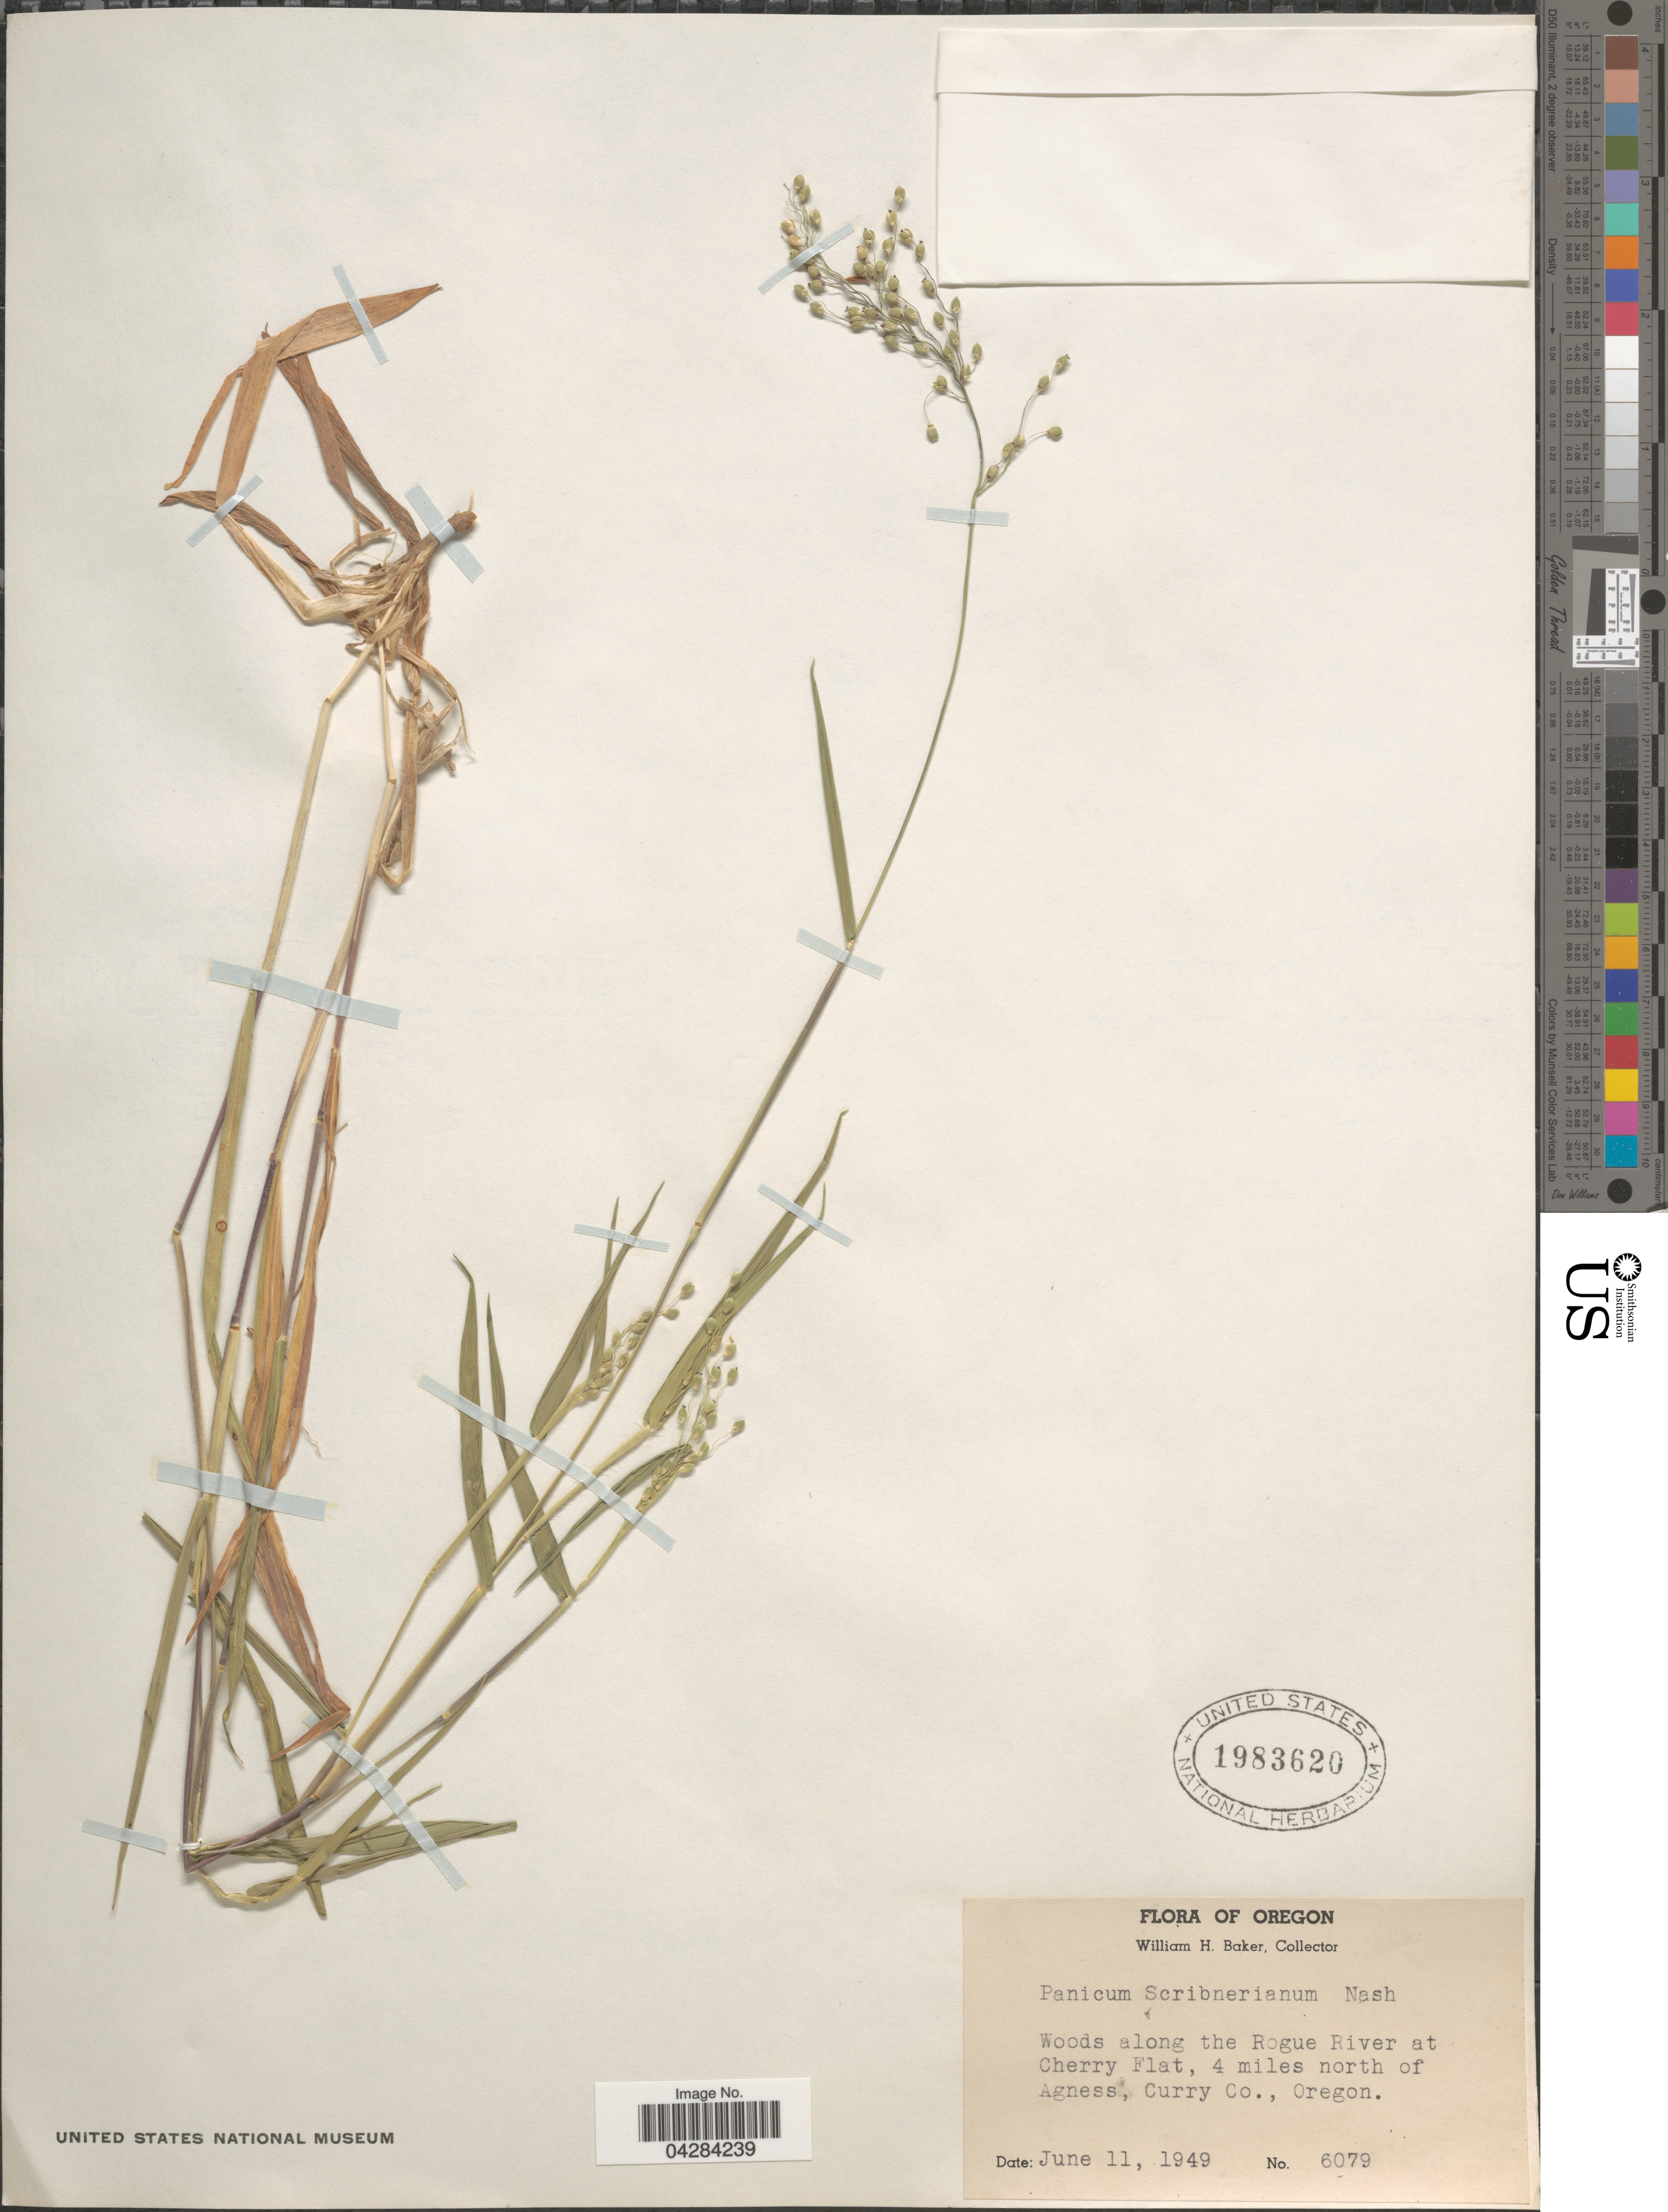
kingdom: Plantae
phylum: Tracheophyta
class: Liliopsida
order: Poales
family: Poaceae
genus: Dichanthelium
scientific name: Dichanthelium oligosanthes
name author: (Schult.) Gould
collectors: W. H. Baker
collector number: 6079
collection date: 1949-06-11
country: United States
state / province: Oregon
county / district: Curry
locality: Woods along the Rogue River at Cherry Flat, 4 miles north of Agness, Curry Co.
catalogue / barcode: US 1983620